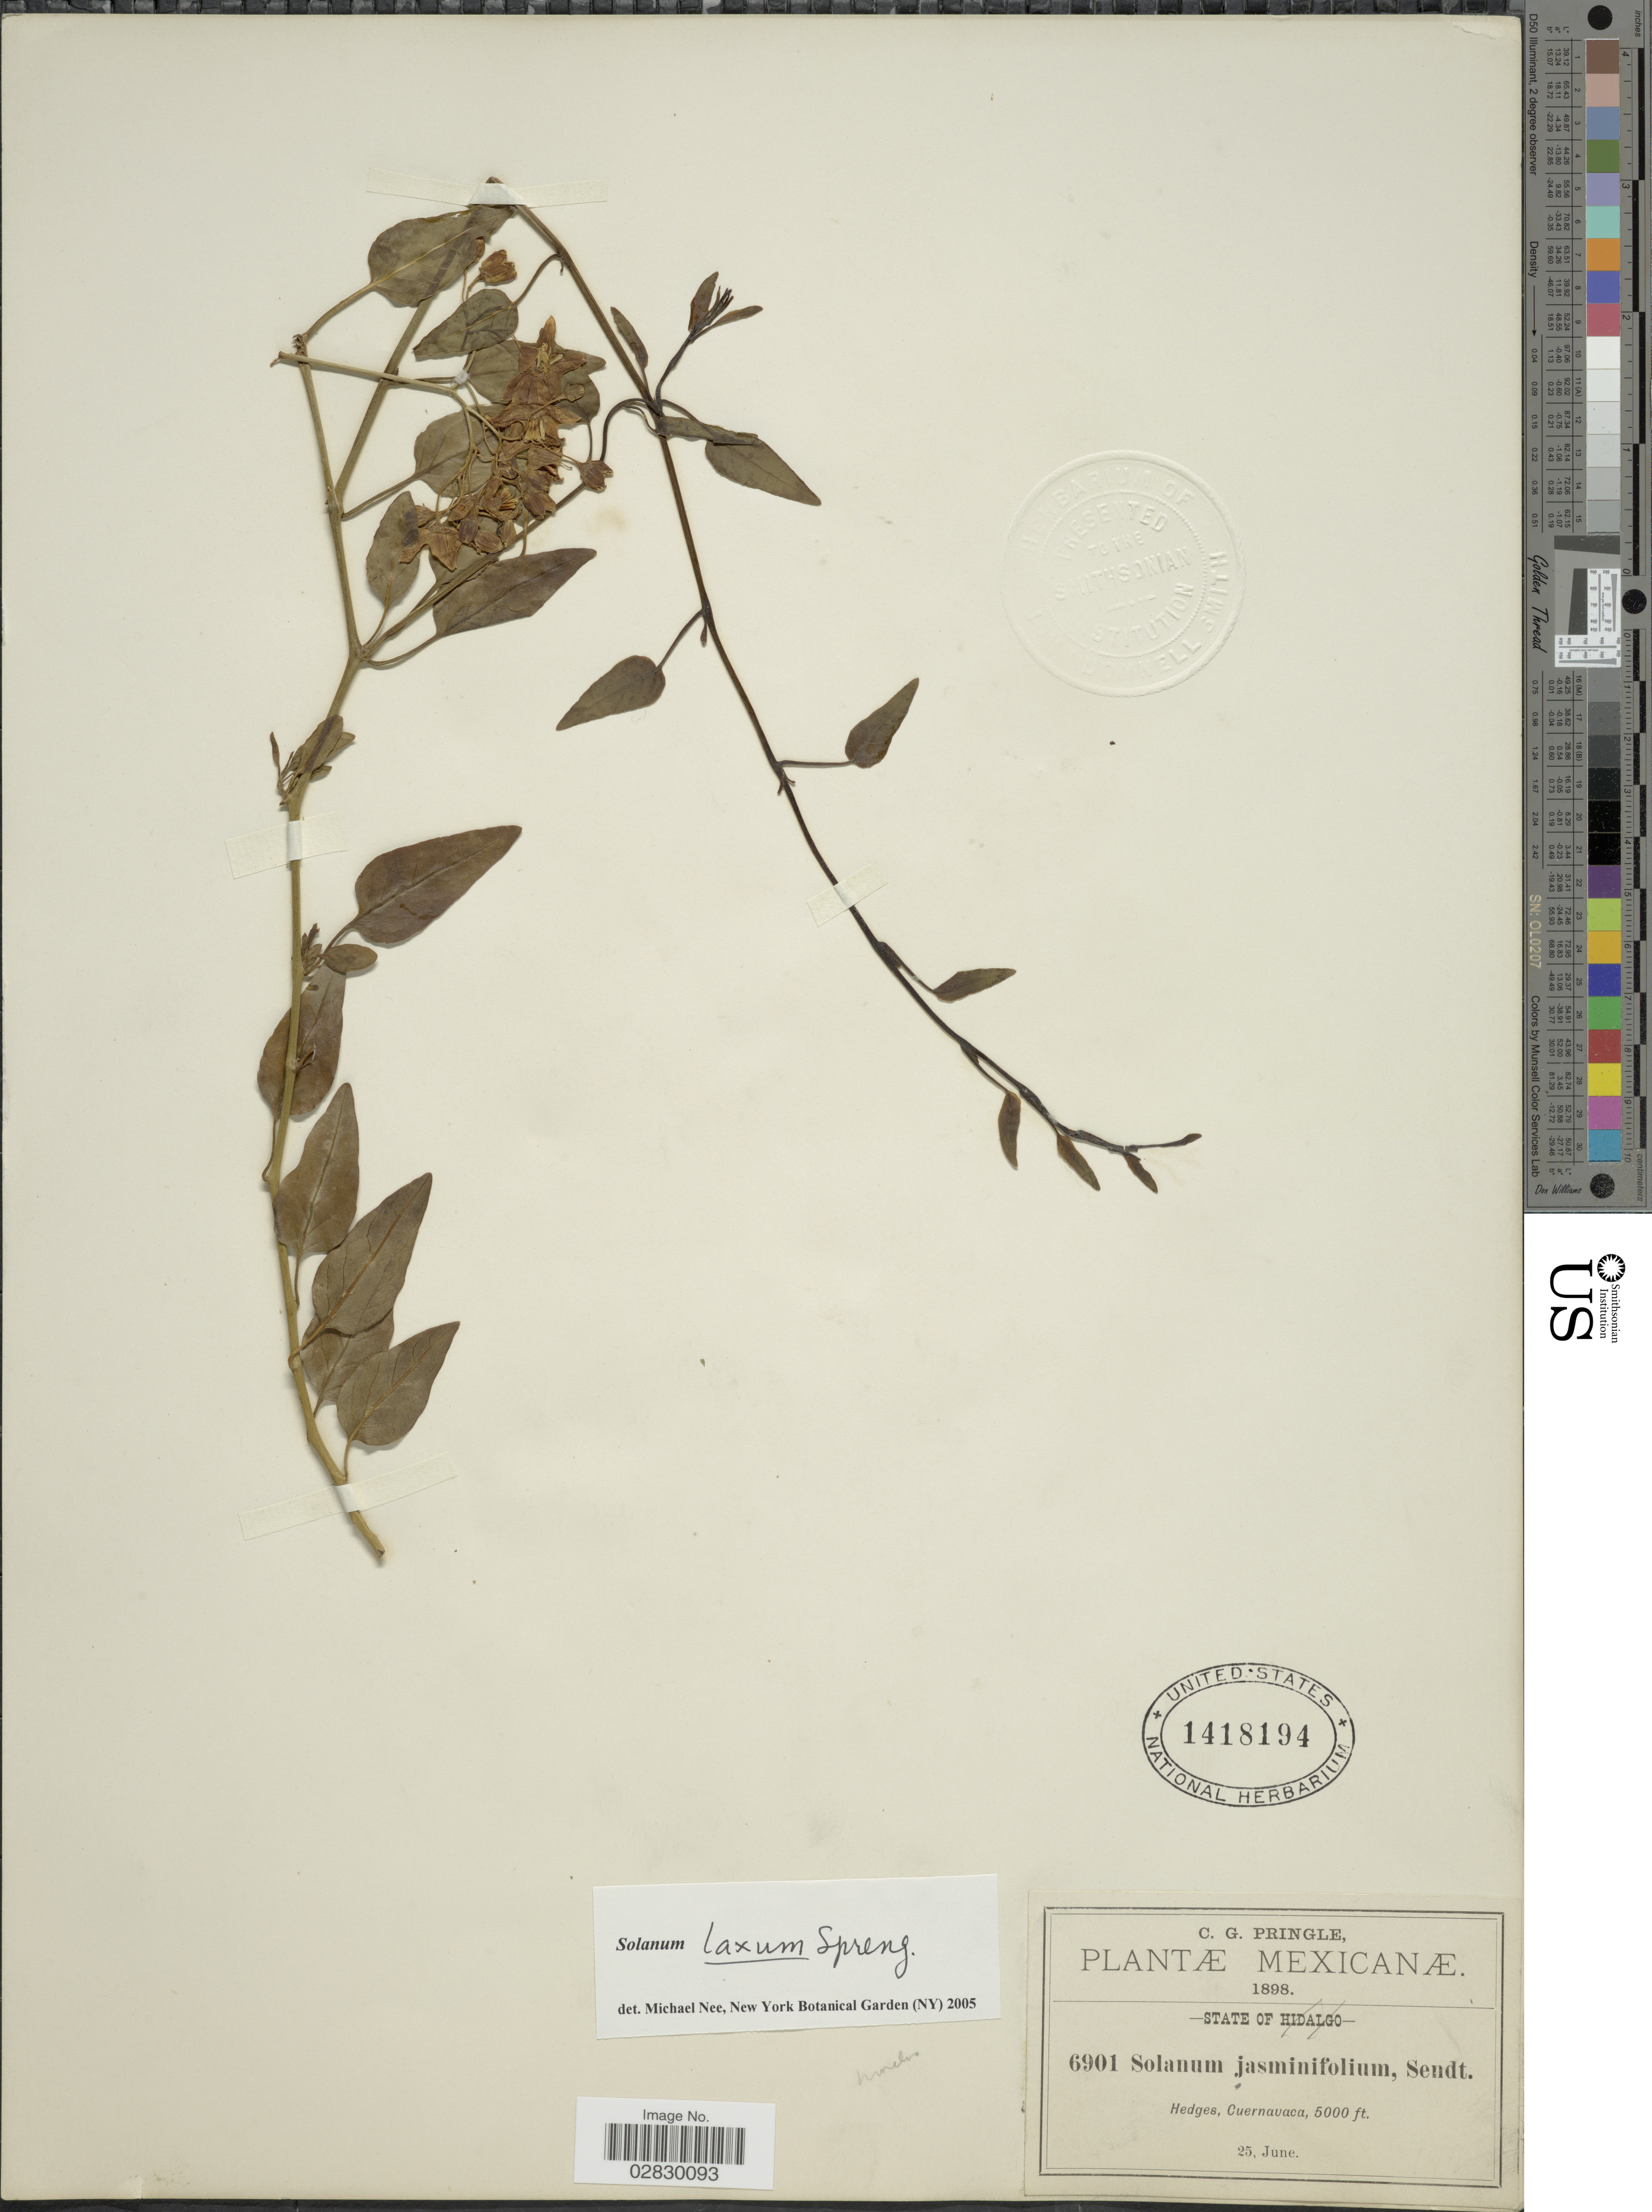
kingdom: Plantae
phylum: Tracheophyta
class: Magnoliopsida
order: Solanales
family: Solanaceae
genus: Solanum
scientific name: Solanum jasminoides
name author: Paxton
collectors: C. G. Pringle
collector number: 6901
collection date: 1898-06-25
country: Mexico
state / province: Morelos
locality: Cuernavaca.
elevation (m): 1524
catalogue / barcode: US 1418194